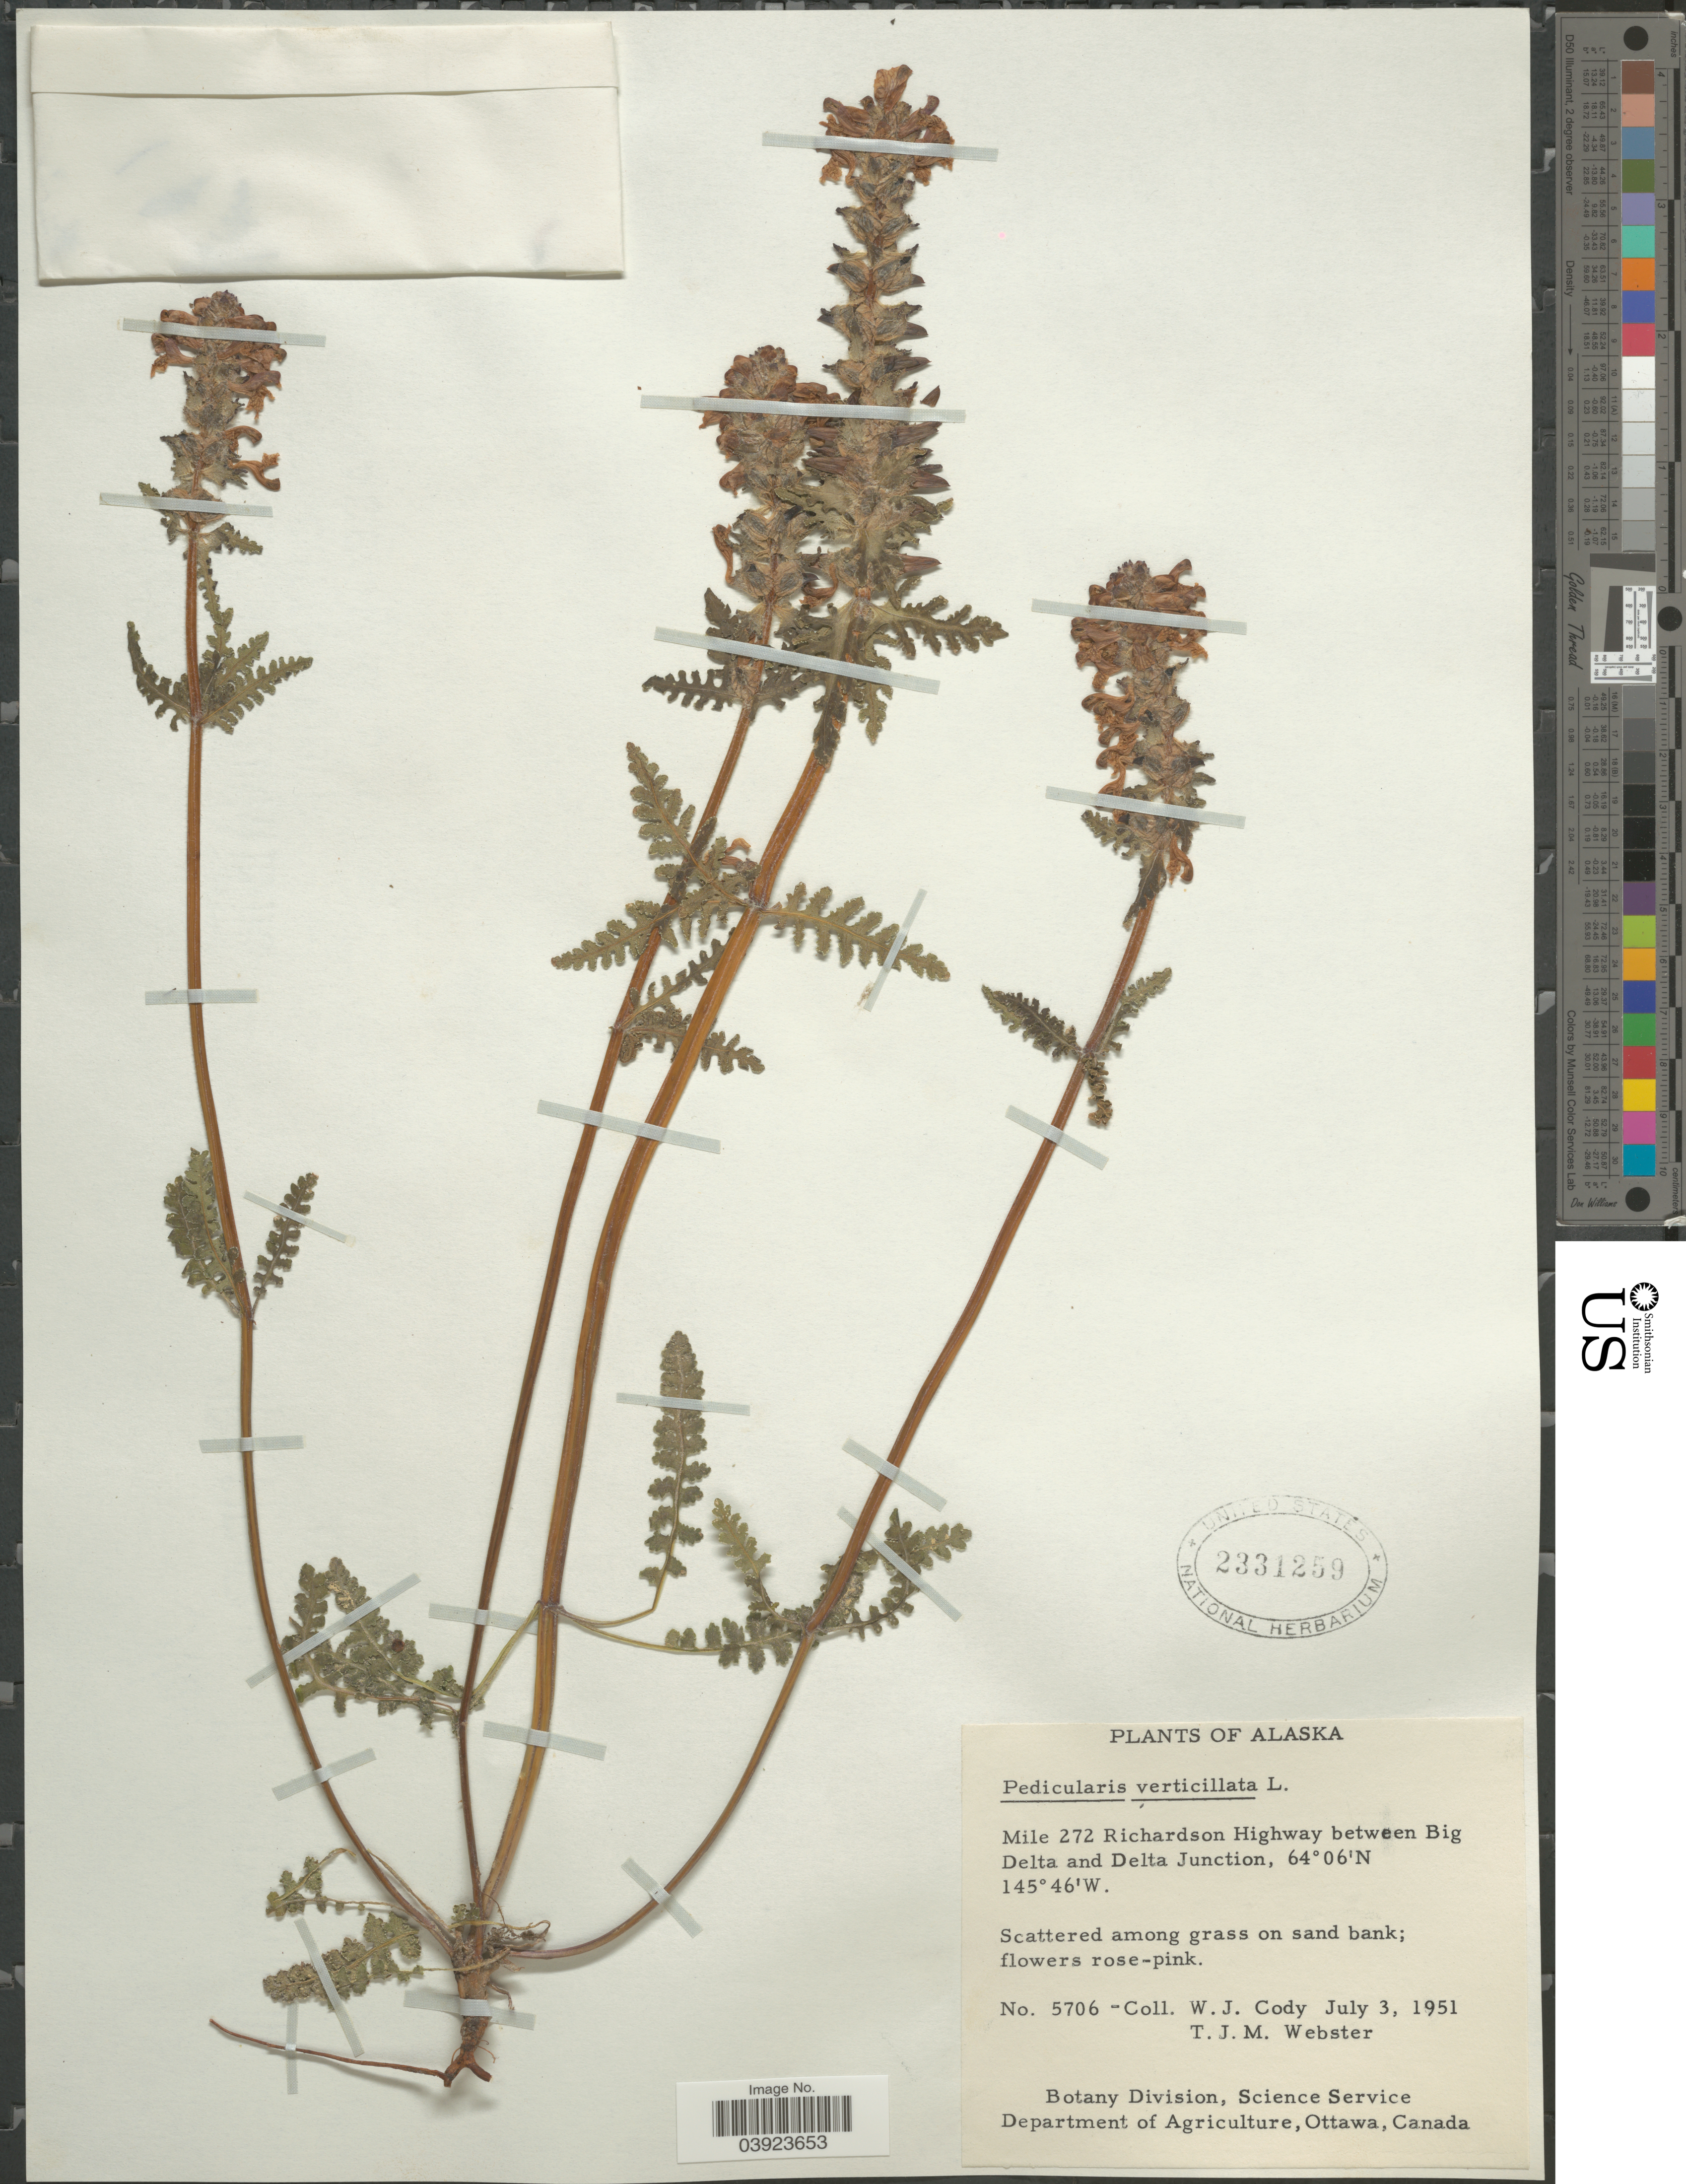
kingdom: Plantae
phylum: Tracheophyta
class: Magnoliopsida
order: Lamiales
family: Orobanchaceae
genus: Pedicularis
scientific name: Pedicularis verticillata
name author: L.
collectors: W. Cody & T. J. Webster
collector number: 5706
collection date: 1951-07-03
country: United States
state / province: Alaska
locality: Mile 272 Richardson Highway between Big Delta and Delta Junction. Among grass on sand bank.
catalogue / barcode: US 2331259